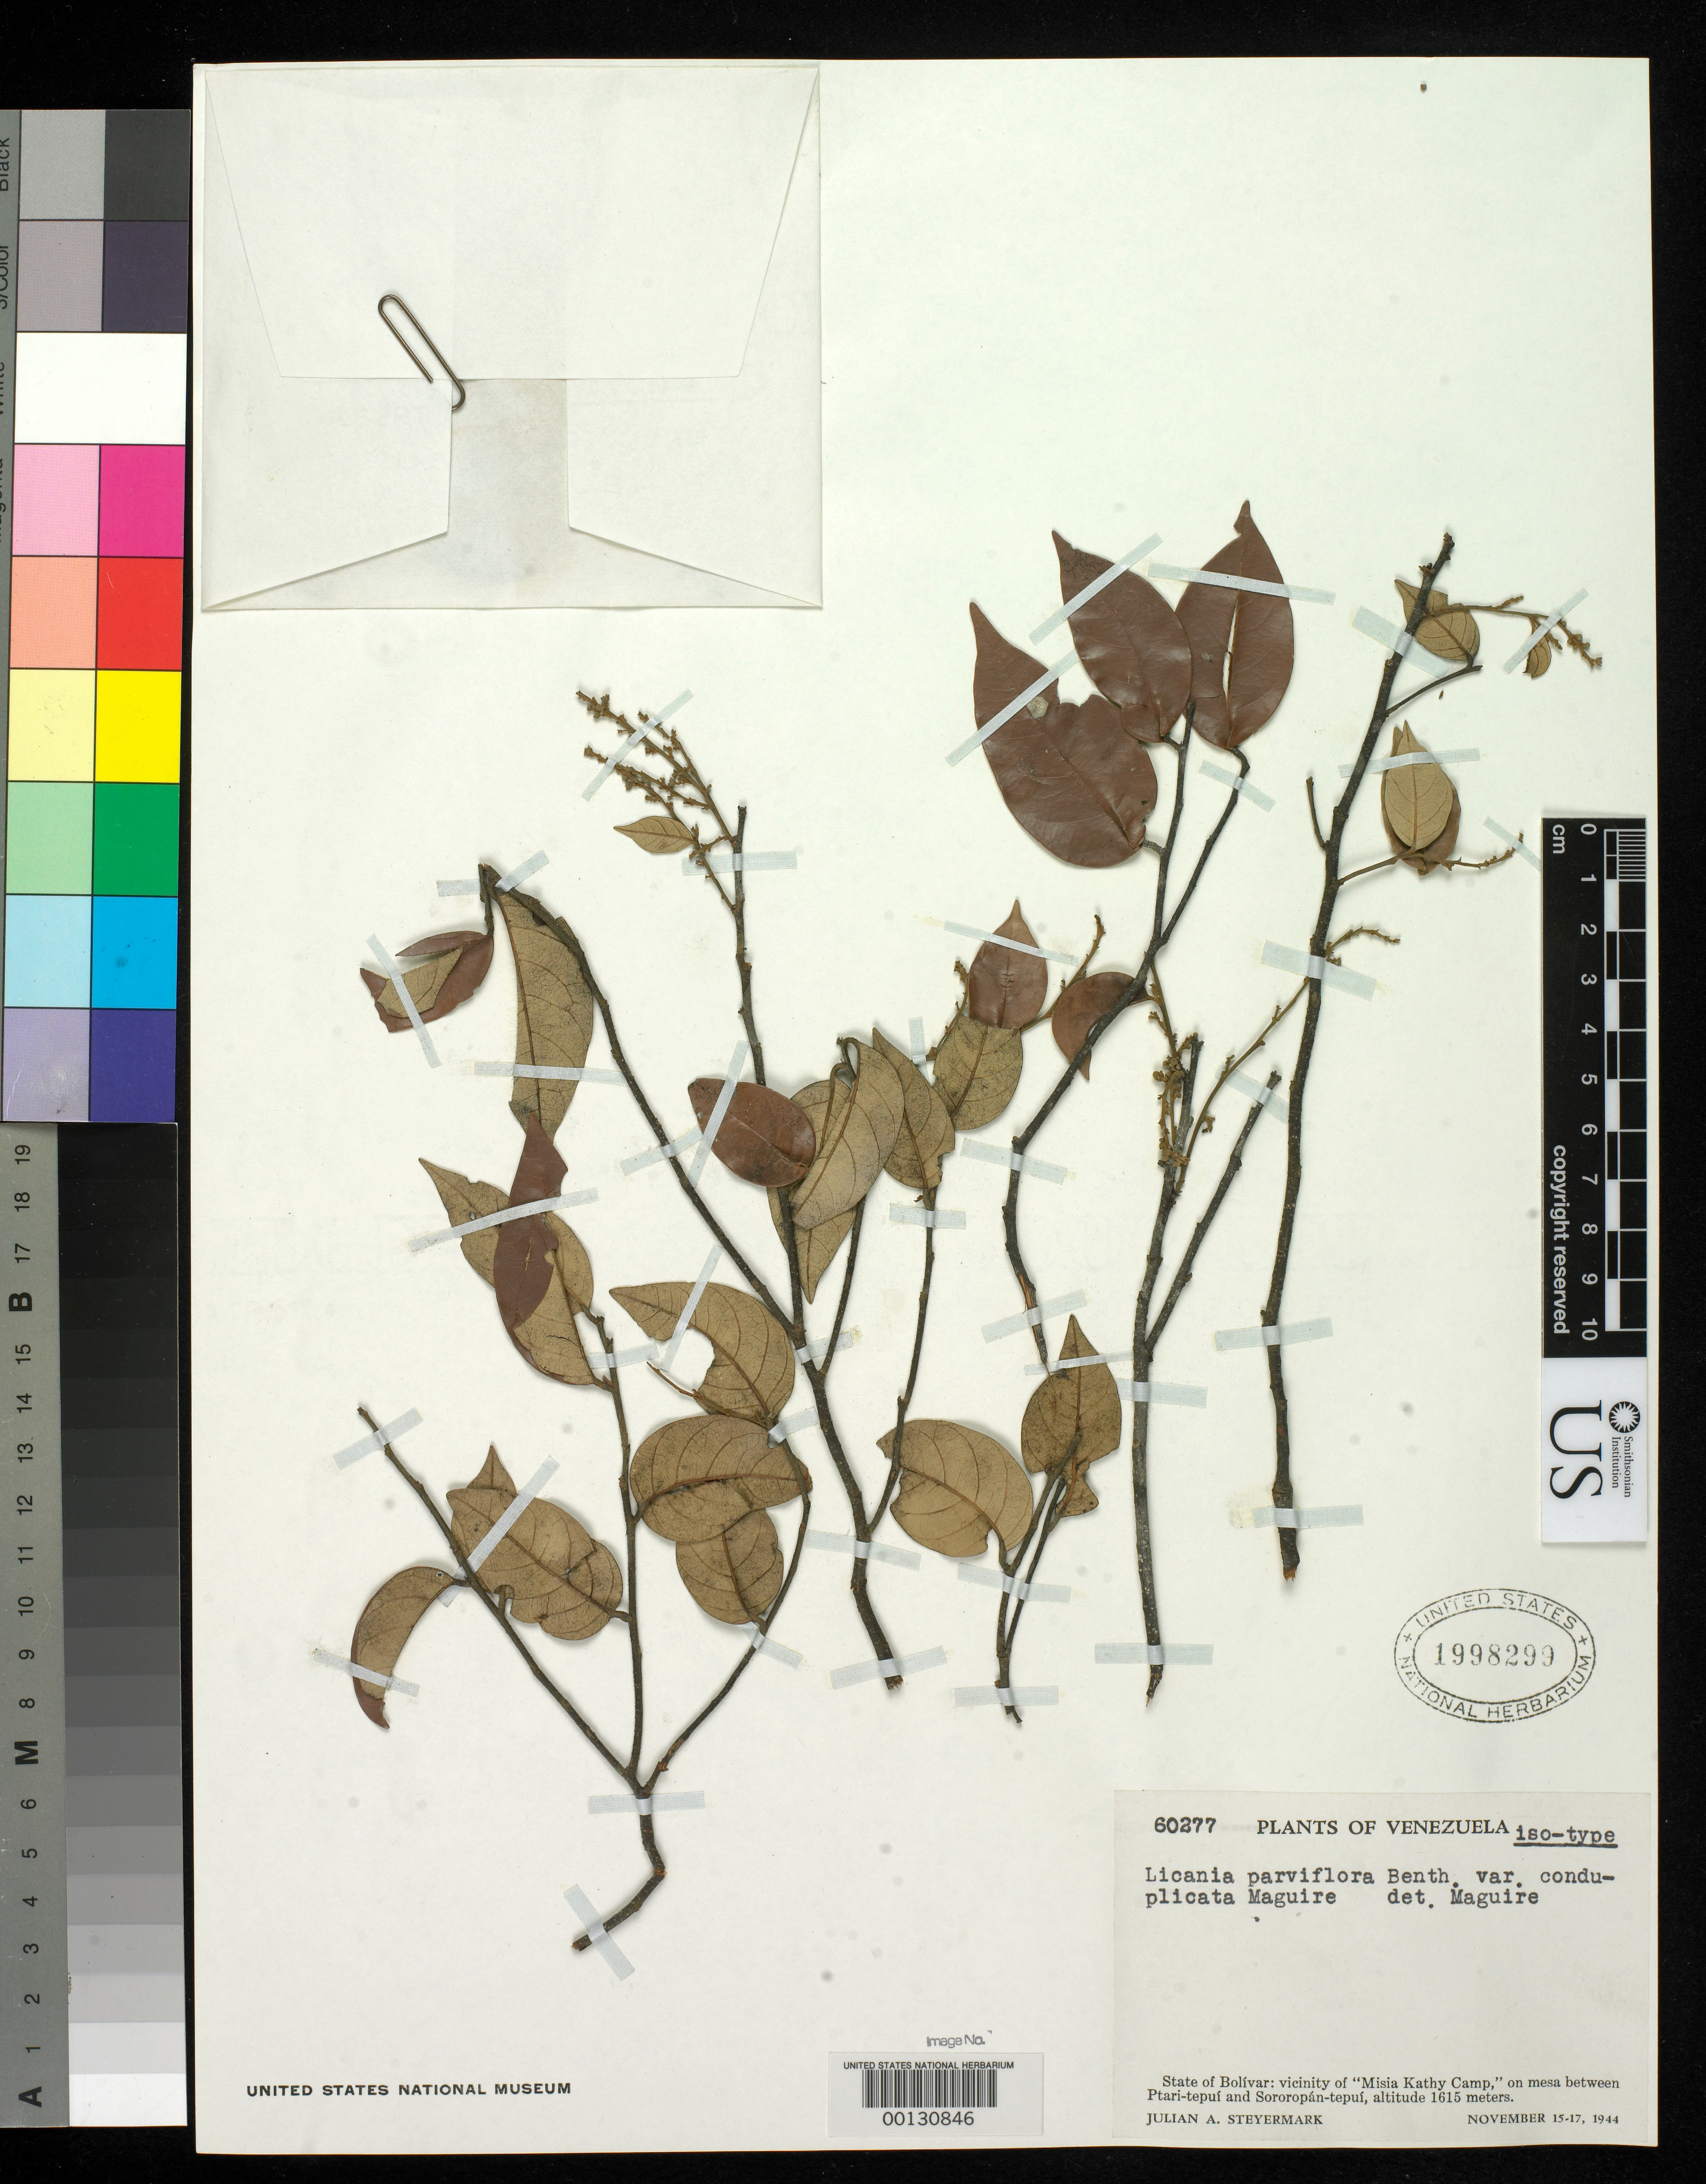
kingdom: Plantae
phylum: Tracheophyta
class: Magnoliopsida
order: Malpighiales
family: Chrysobalanaceae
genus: Licania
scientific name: Licania parviflora var. conduplicata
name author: Maguire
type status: Isotype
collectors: J. Steyermark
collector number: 60277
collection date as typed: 15 Nov 1944 to 17 Nov 1944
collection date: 1944-11-15/1944-11-17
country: Venezuela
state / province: Bolivar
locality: Vicinity of Misiakathy Camp, between Ptari-Tepui & Soropan Tepui.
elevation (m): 1615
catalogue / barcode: US 1998299